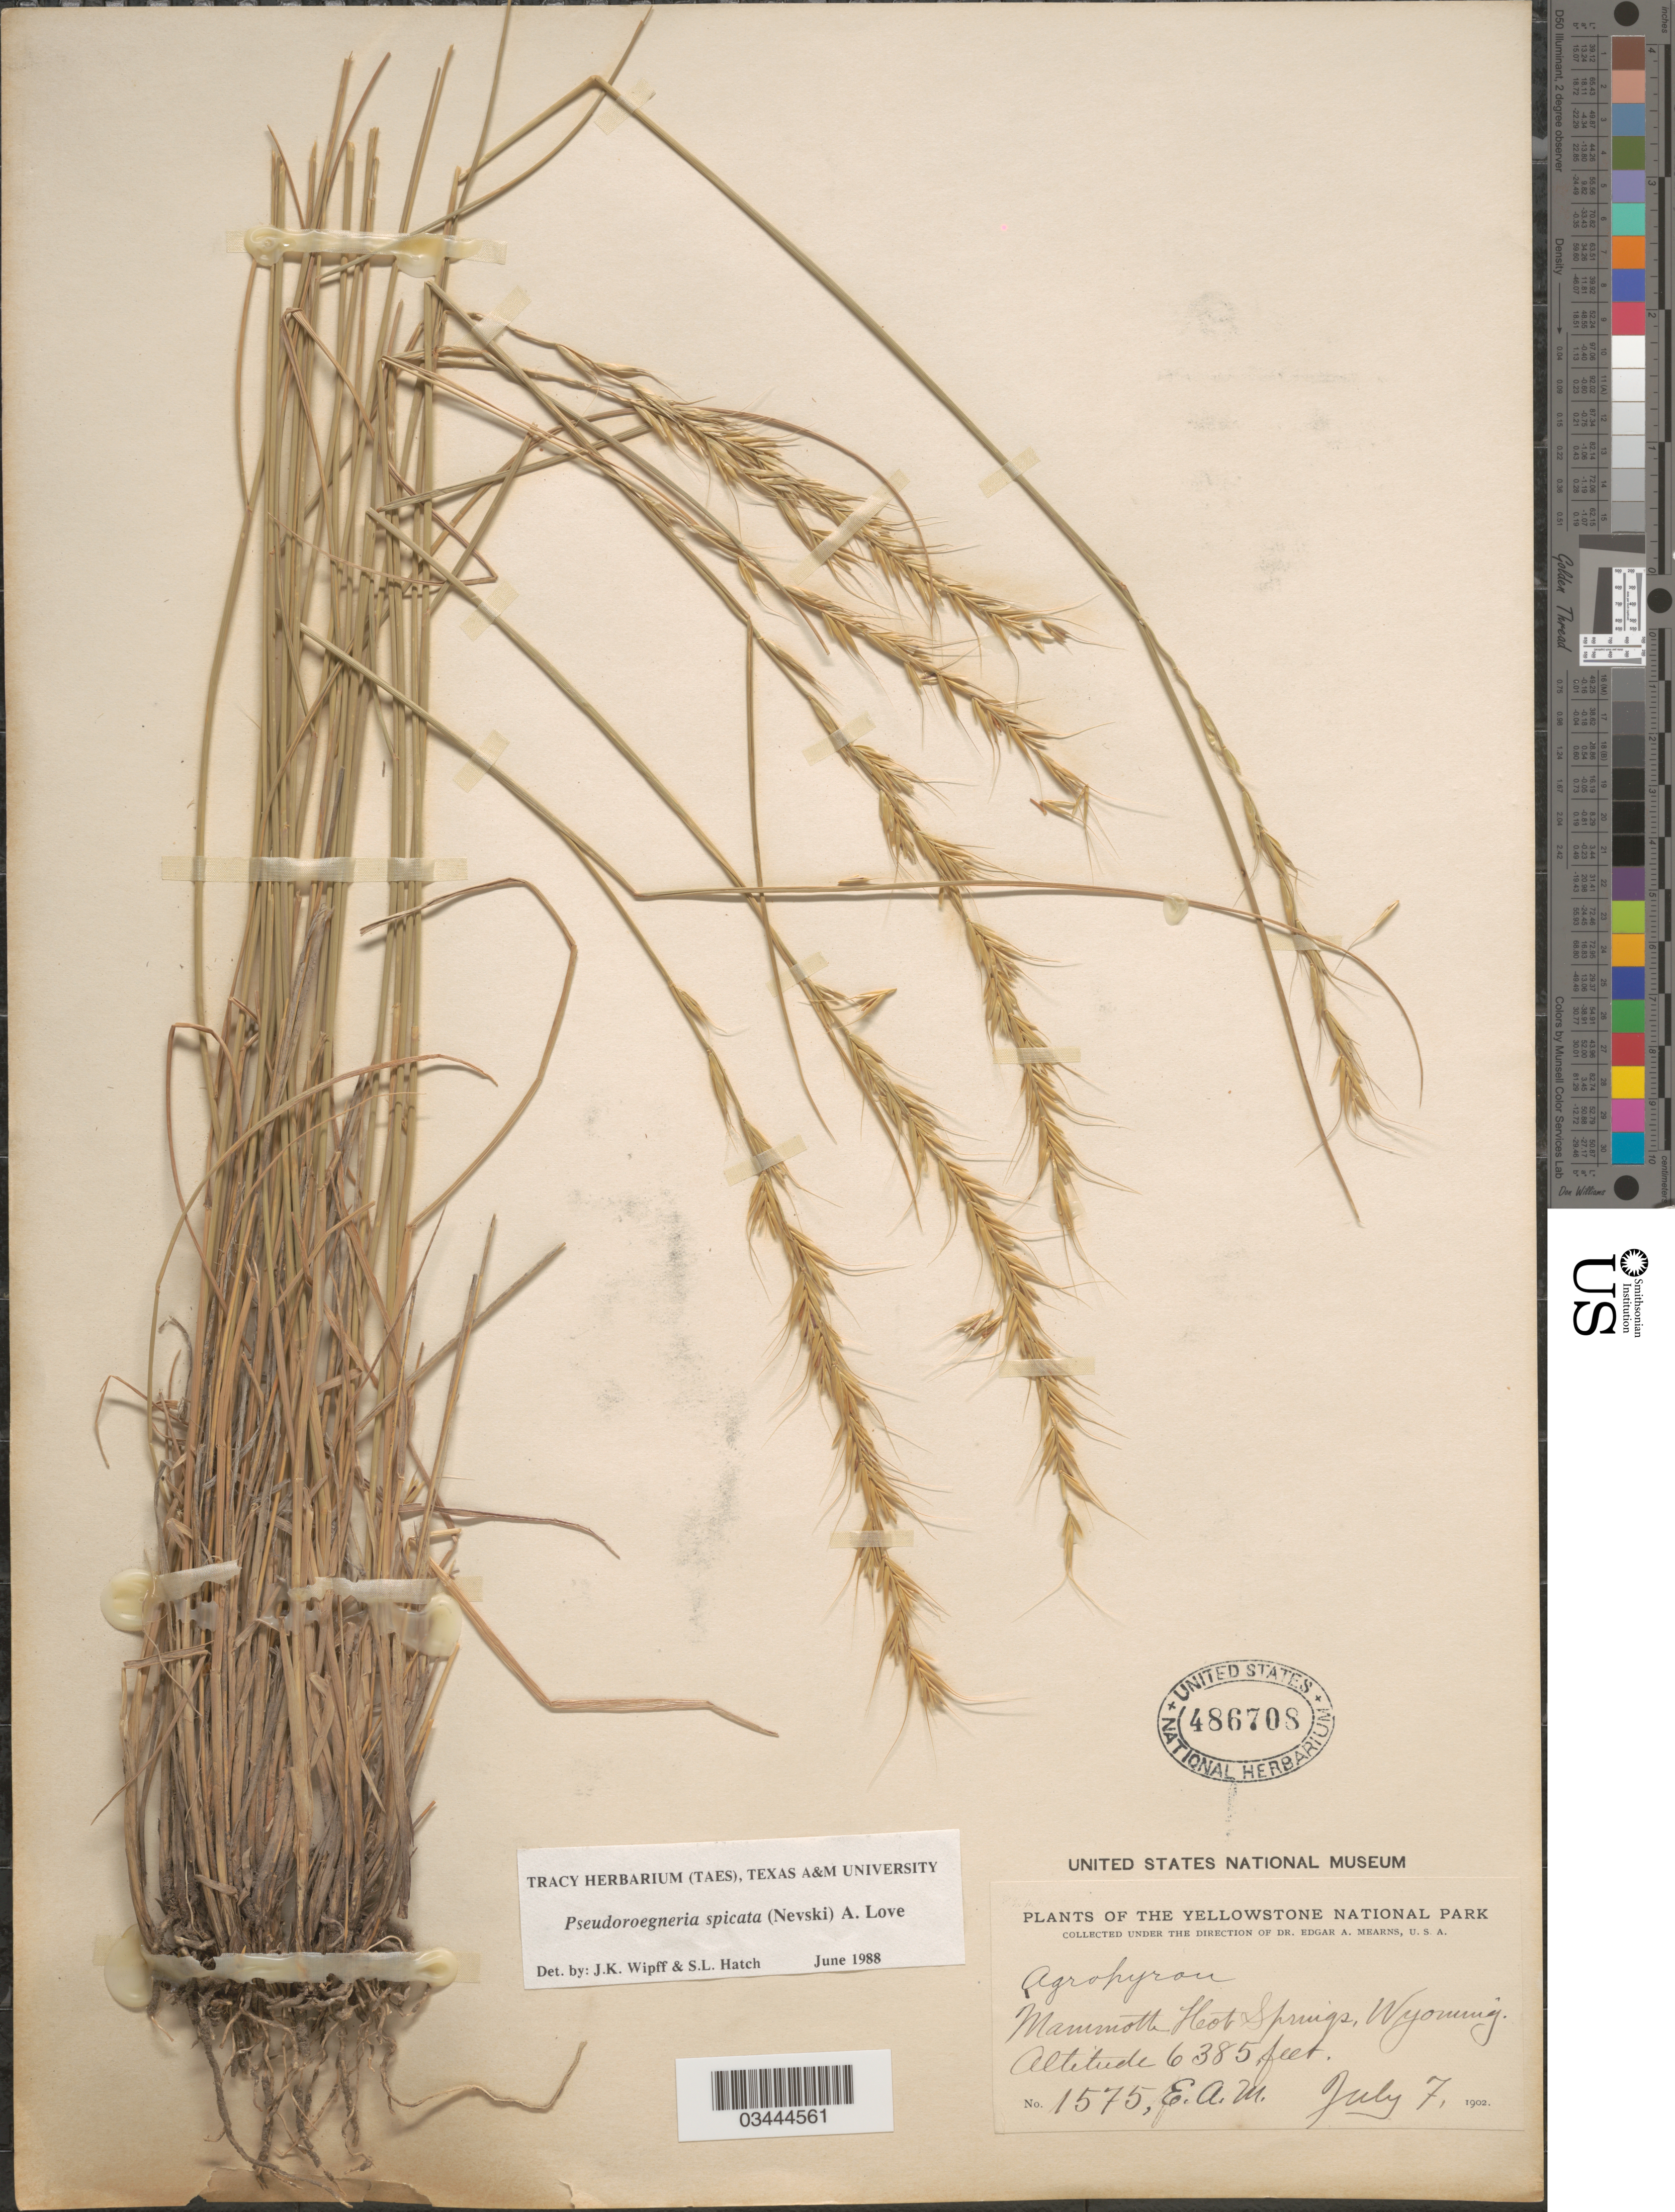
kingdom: Plantae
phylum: Tracheophyta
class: Liliopsida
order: Poales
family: Poaceae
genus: Pseudoroegneria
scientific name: Pseudoroegneria spicata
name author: (Pursh) Á. Löve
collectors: E. A. Mearns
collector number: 1575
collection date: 1902-07-07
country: United States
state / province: Wyoming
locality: Yellowstone National Park. Mammoth Hot Springs.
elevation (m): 1946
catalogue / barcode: US 486708